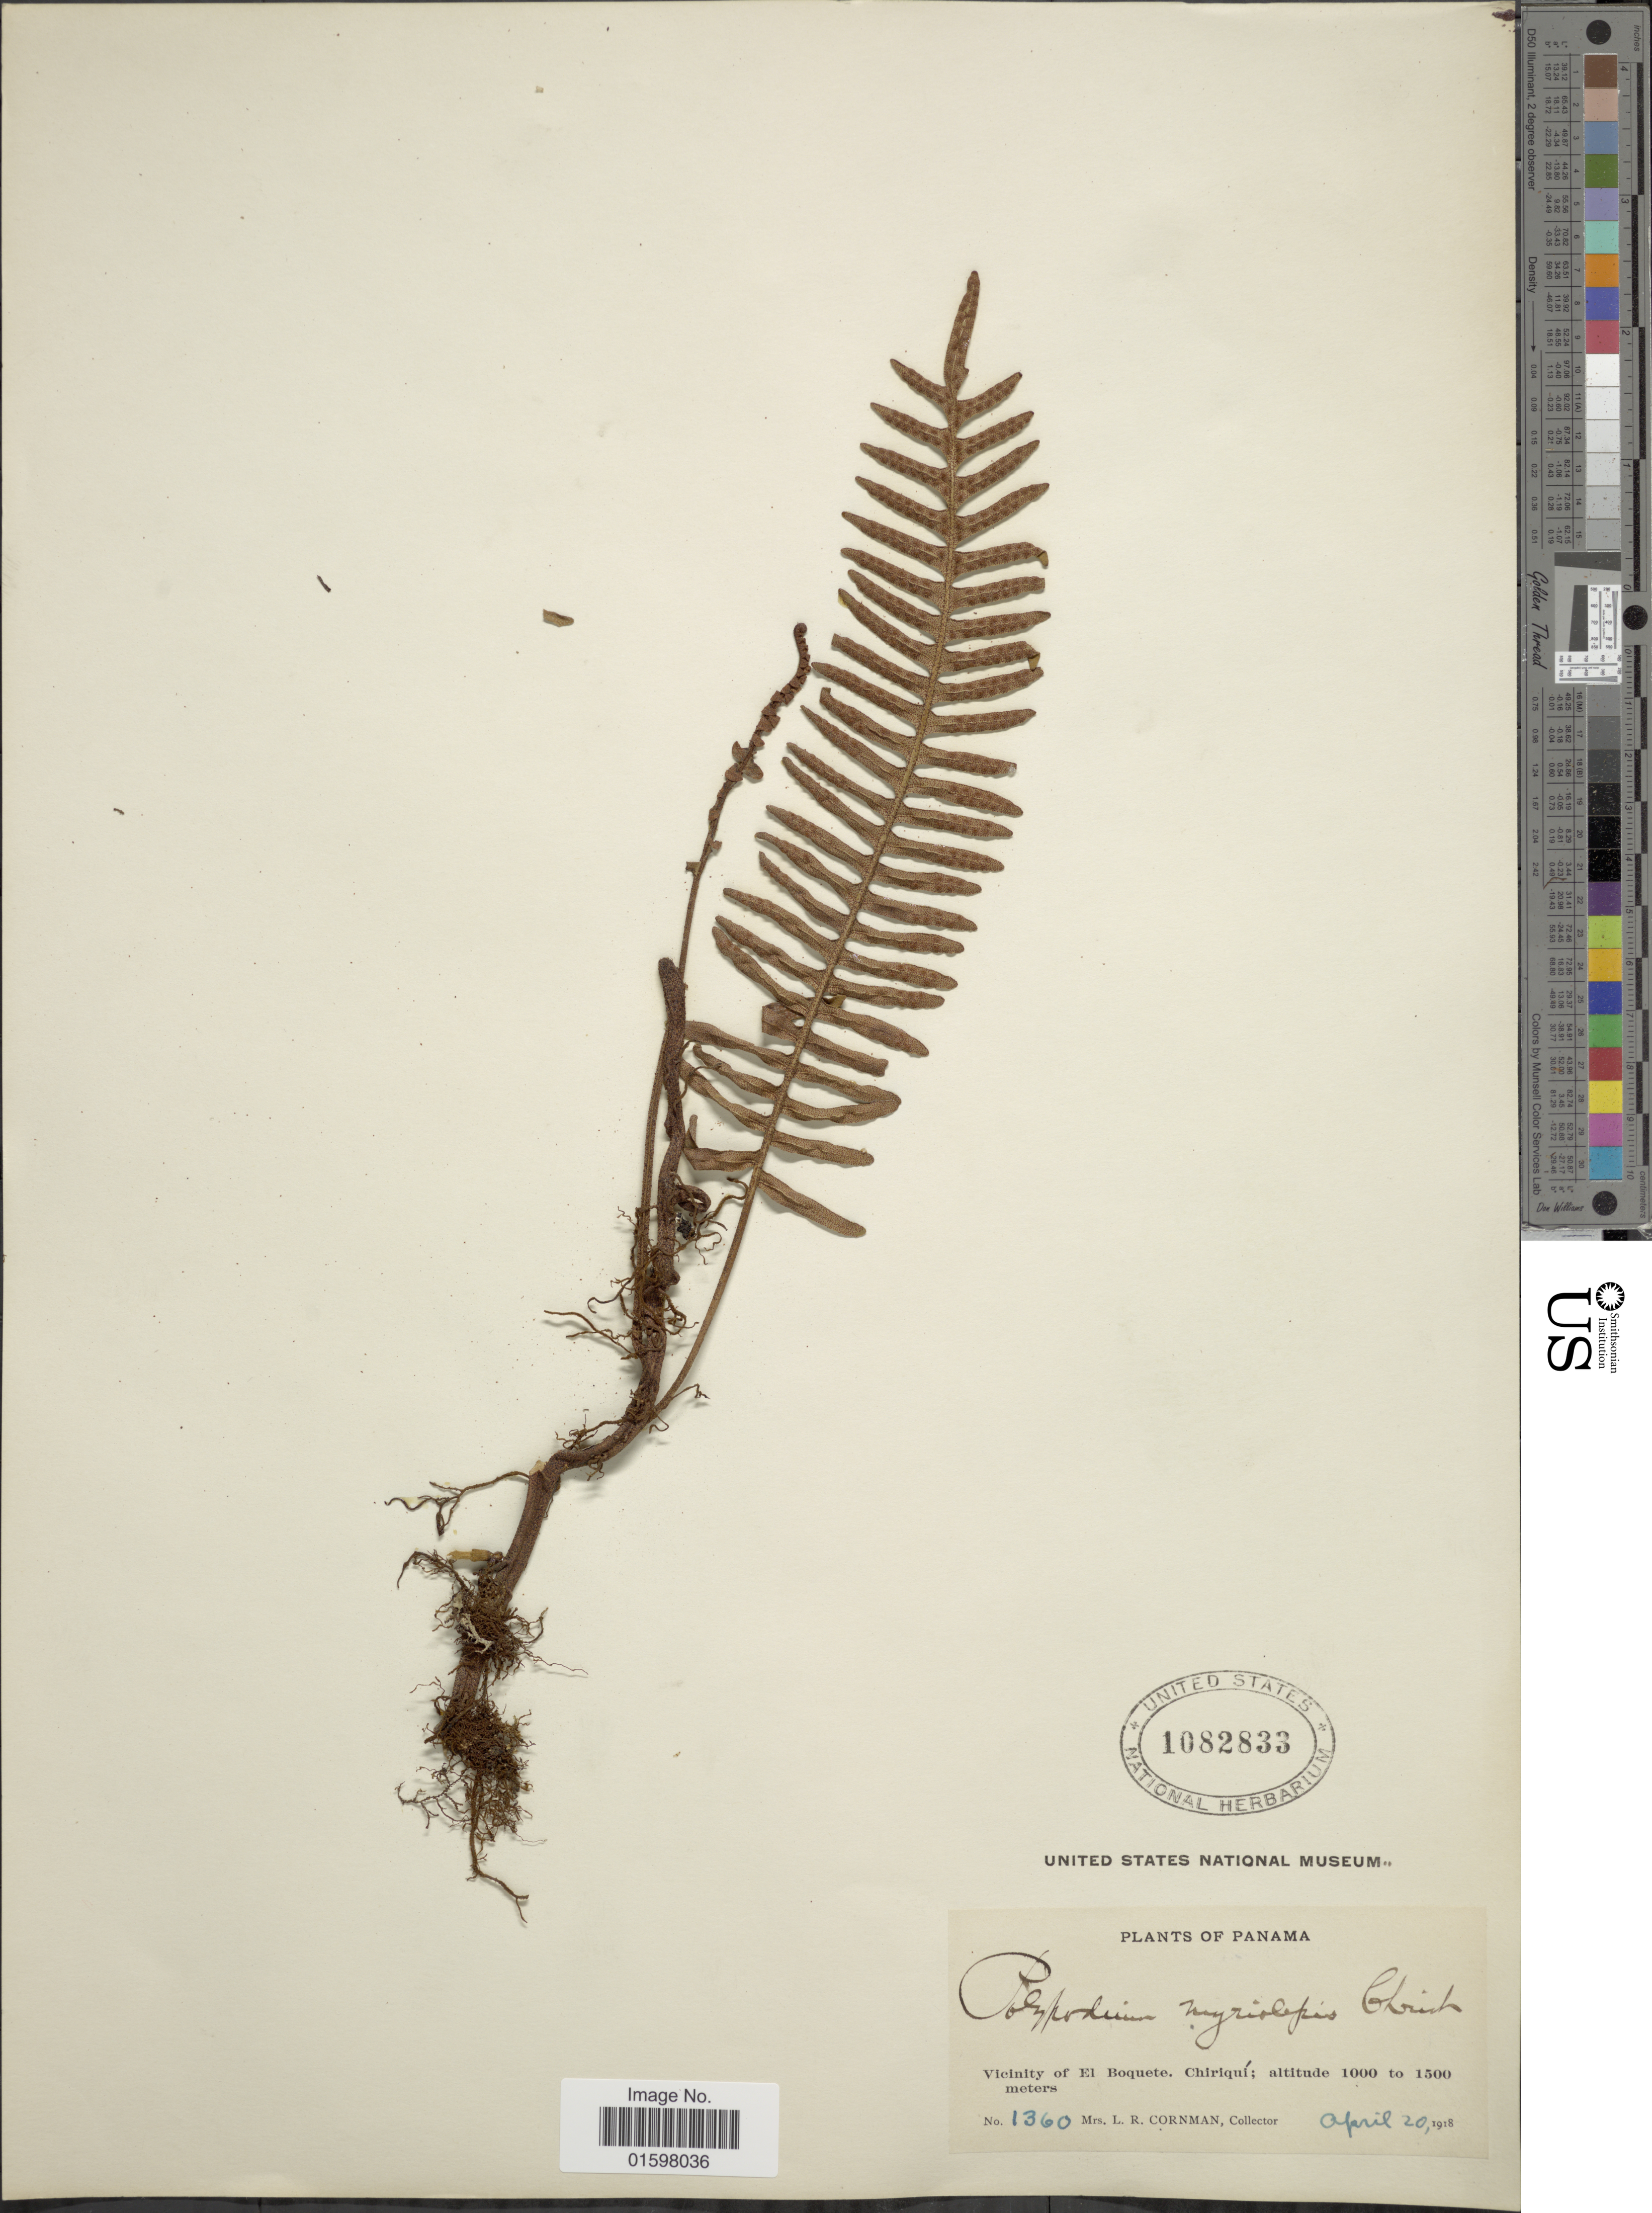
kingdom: Plantae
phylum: Tracheophyta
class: Polypodiopsida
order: Polypodiales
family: Polypodiaceae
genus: Pleopeltis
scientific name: Pleopeltis myriolepis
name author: (Christ) A.R. Sm. & Tejero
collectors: L. Cornman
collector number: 1360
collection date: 1918-04-20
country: Panama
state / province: Chiriqui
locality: Vicinity of El Boquete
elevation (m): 1000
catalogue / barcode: US 1082833